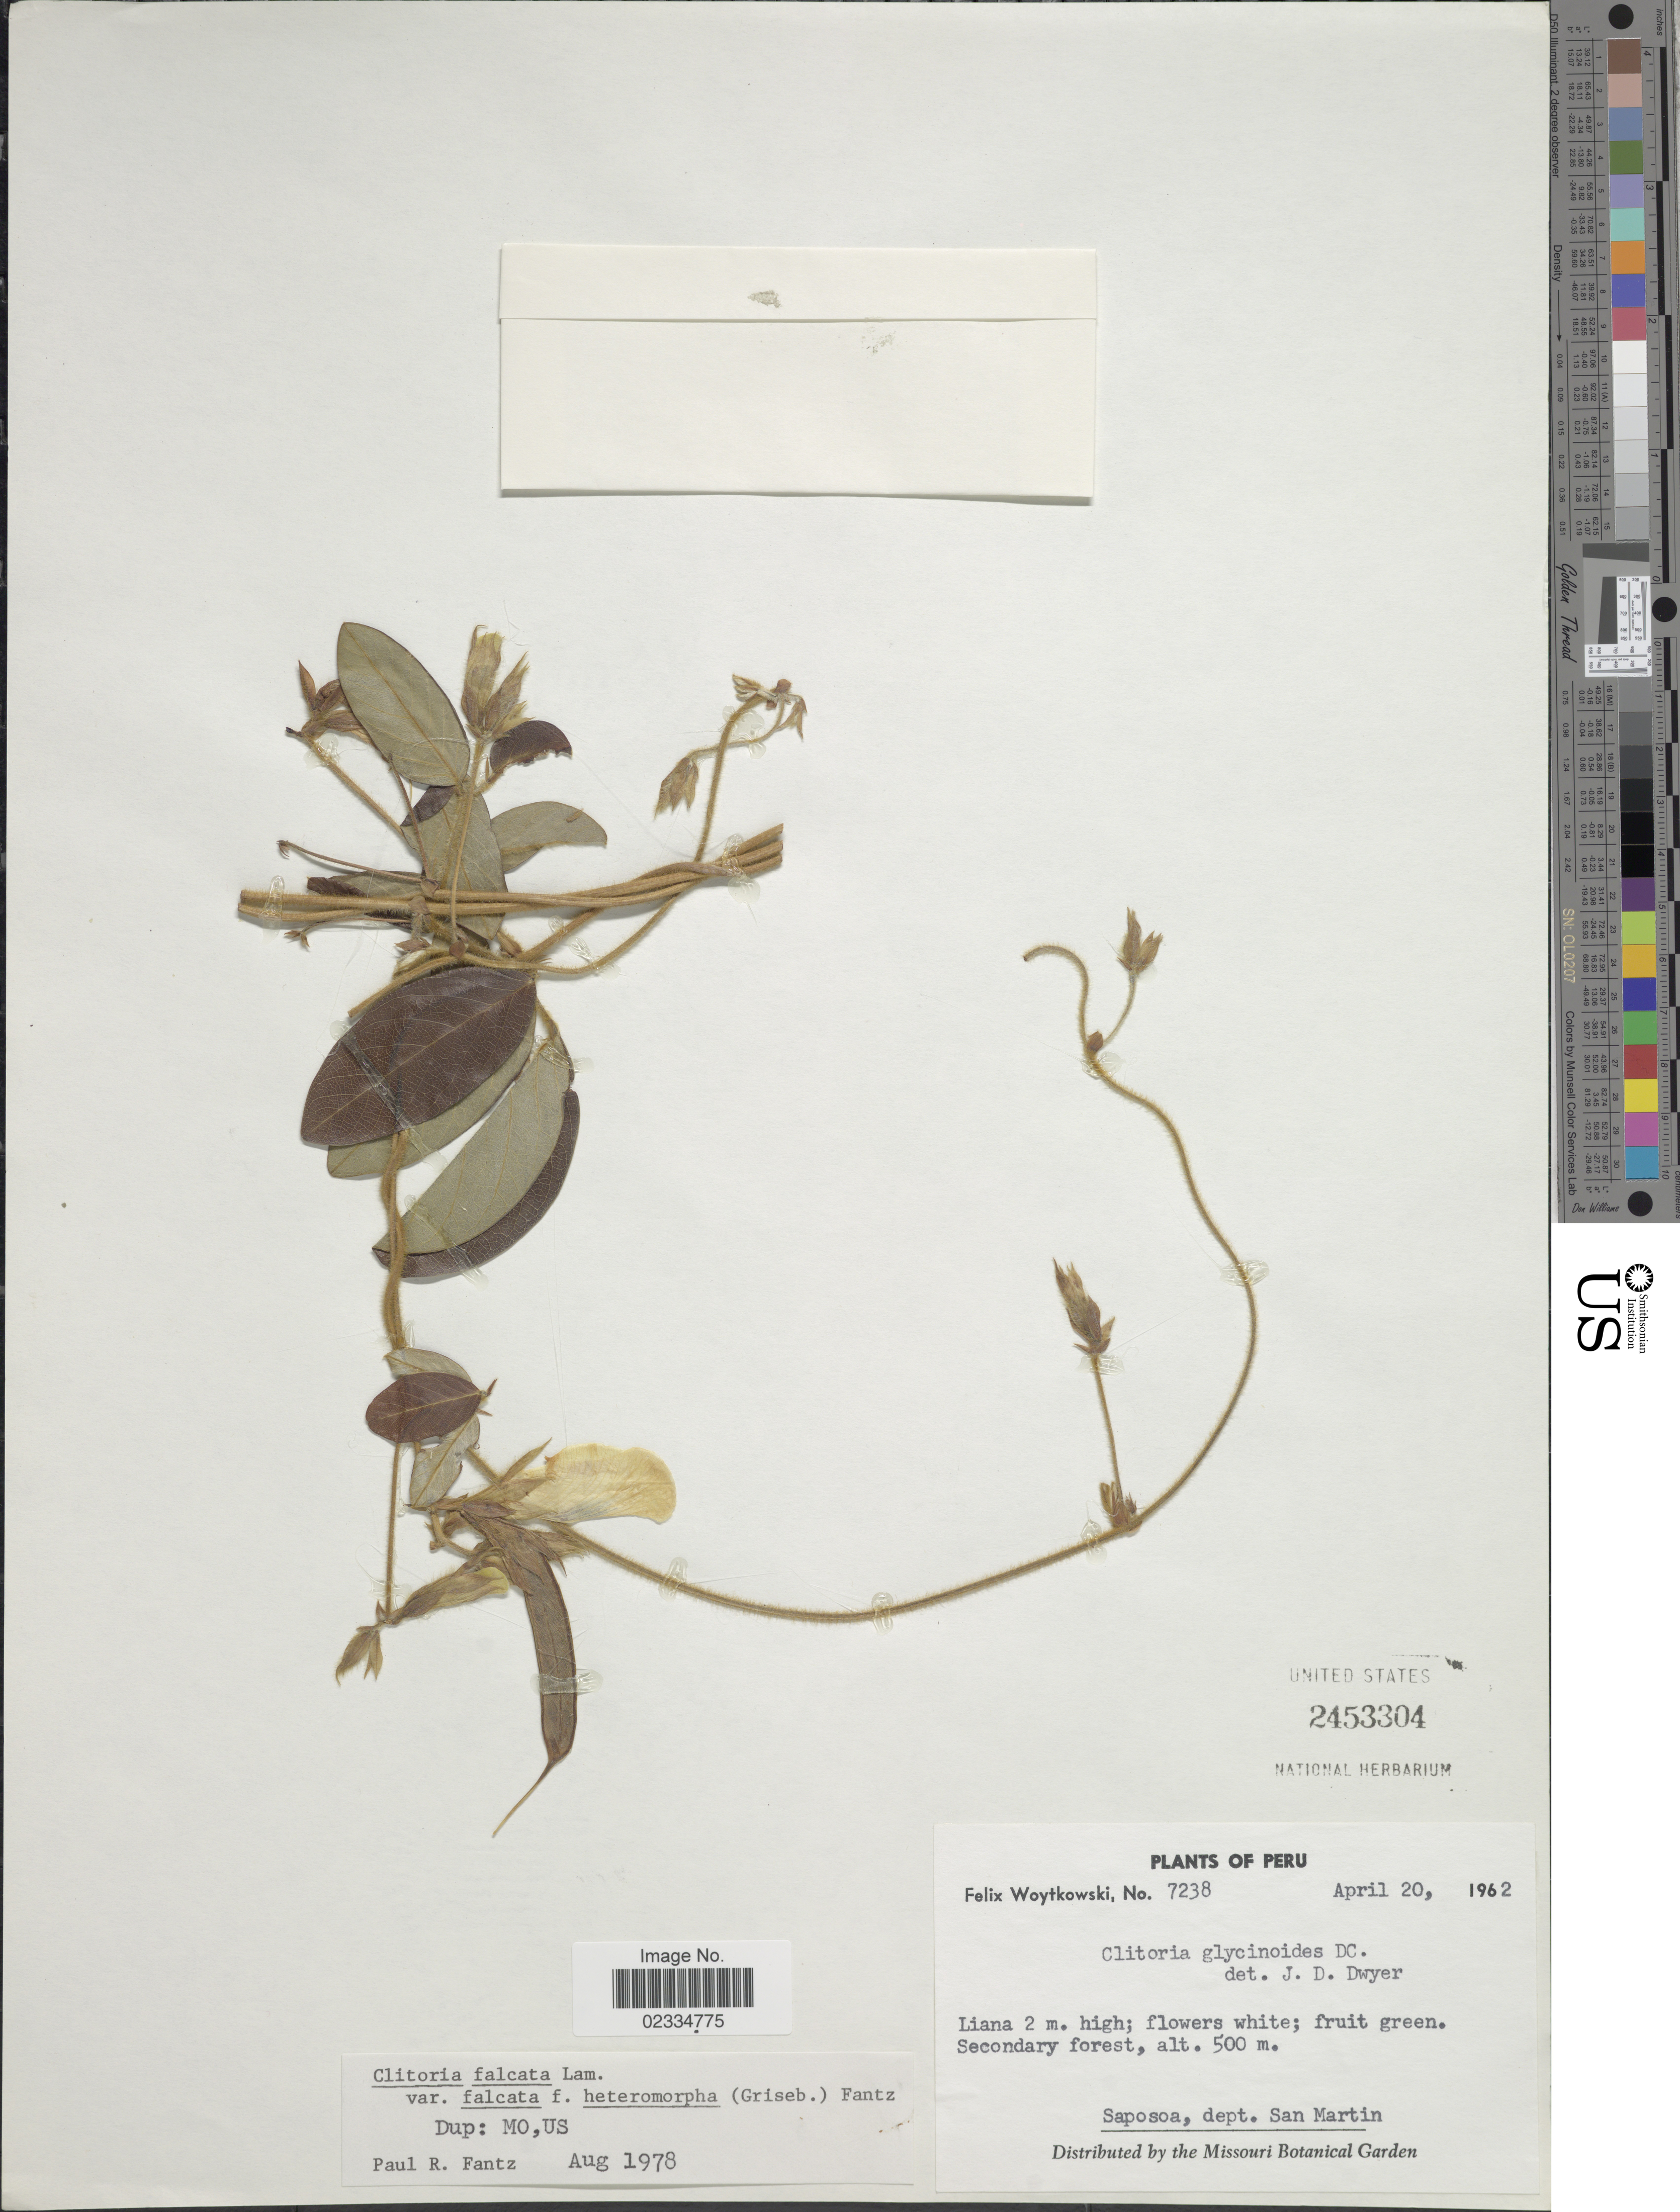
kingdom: Plantae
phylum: Tracheophyta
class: Magnoliopsida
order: Fabales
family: Fabaceae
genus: Clitoria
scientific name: Clitoria falcata var. falcata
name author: Lam.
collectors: F. Woytkowski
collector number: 7238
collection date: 1962-04-20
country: Peru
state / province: San Martín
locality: Saposoa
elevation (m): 500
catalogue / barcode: US 2453304